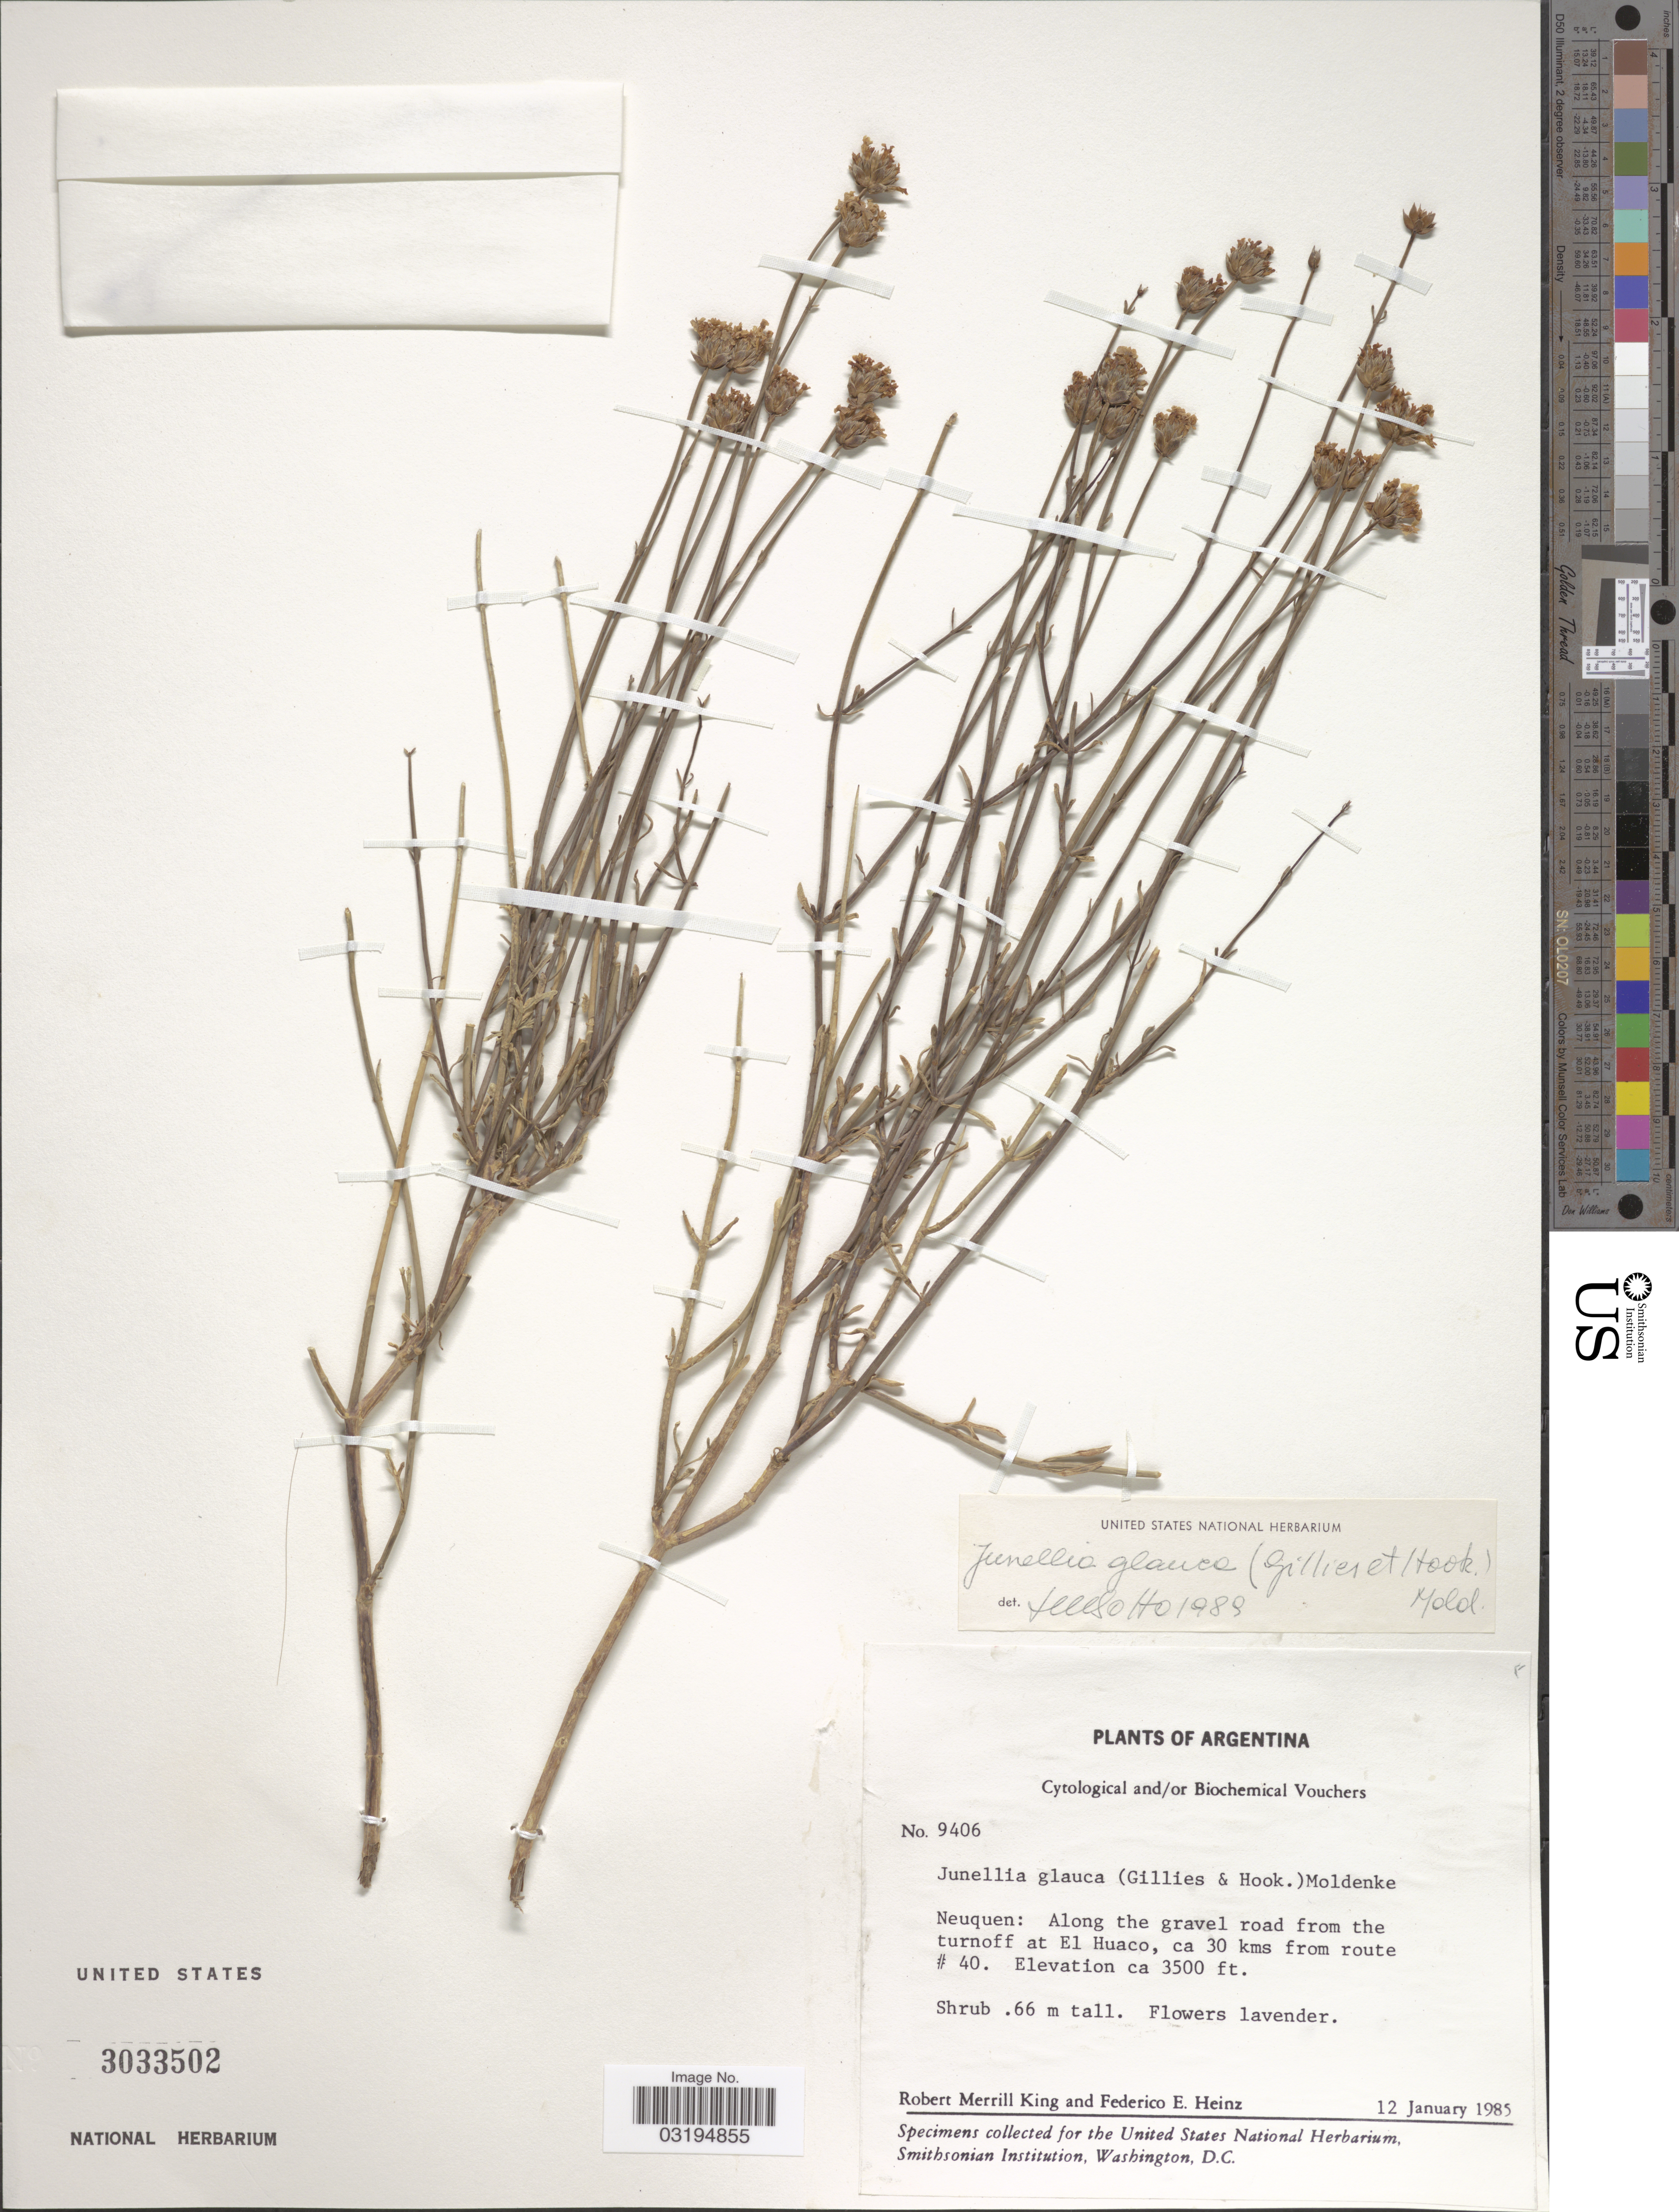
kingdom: Plantae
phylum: Tracheophyta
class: Magnoliopsida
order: Lamiales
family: Verbenaceae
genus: Junellia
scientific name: Junellia spathulata var. glauca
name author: (Gillies & Hook.) Botta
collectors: R. M. King & F. Heinz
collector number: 9406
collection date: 1985-01-12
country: Argentina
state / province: Neuquen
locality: Along the gravel road from the turnoff at El Huaco, ca 30 kms from route # 40.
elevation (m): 1067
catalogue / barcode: US 3033502